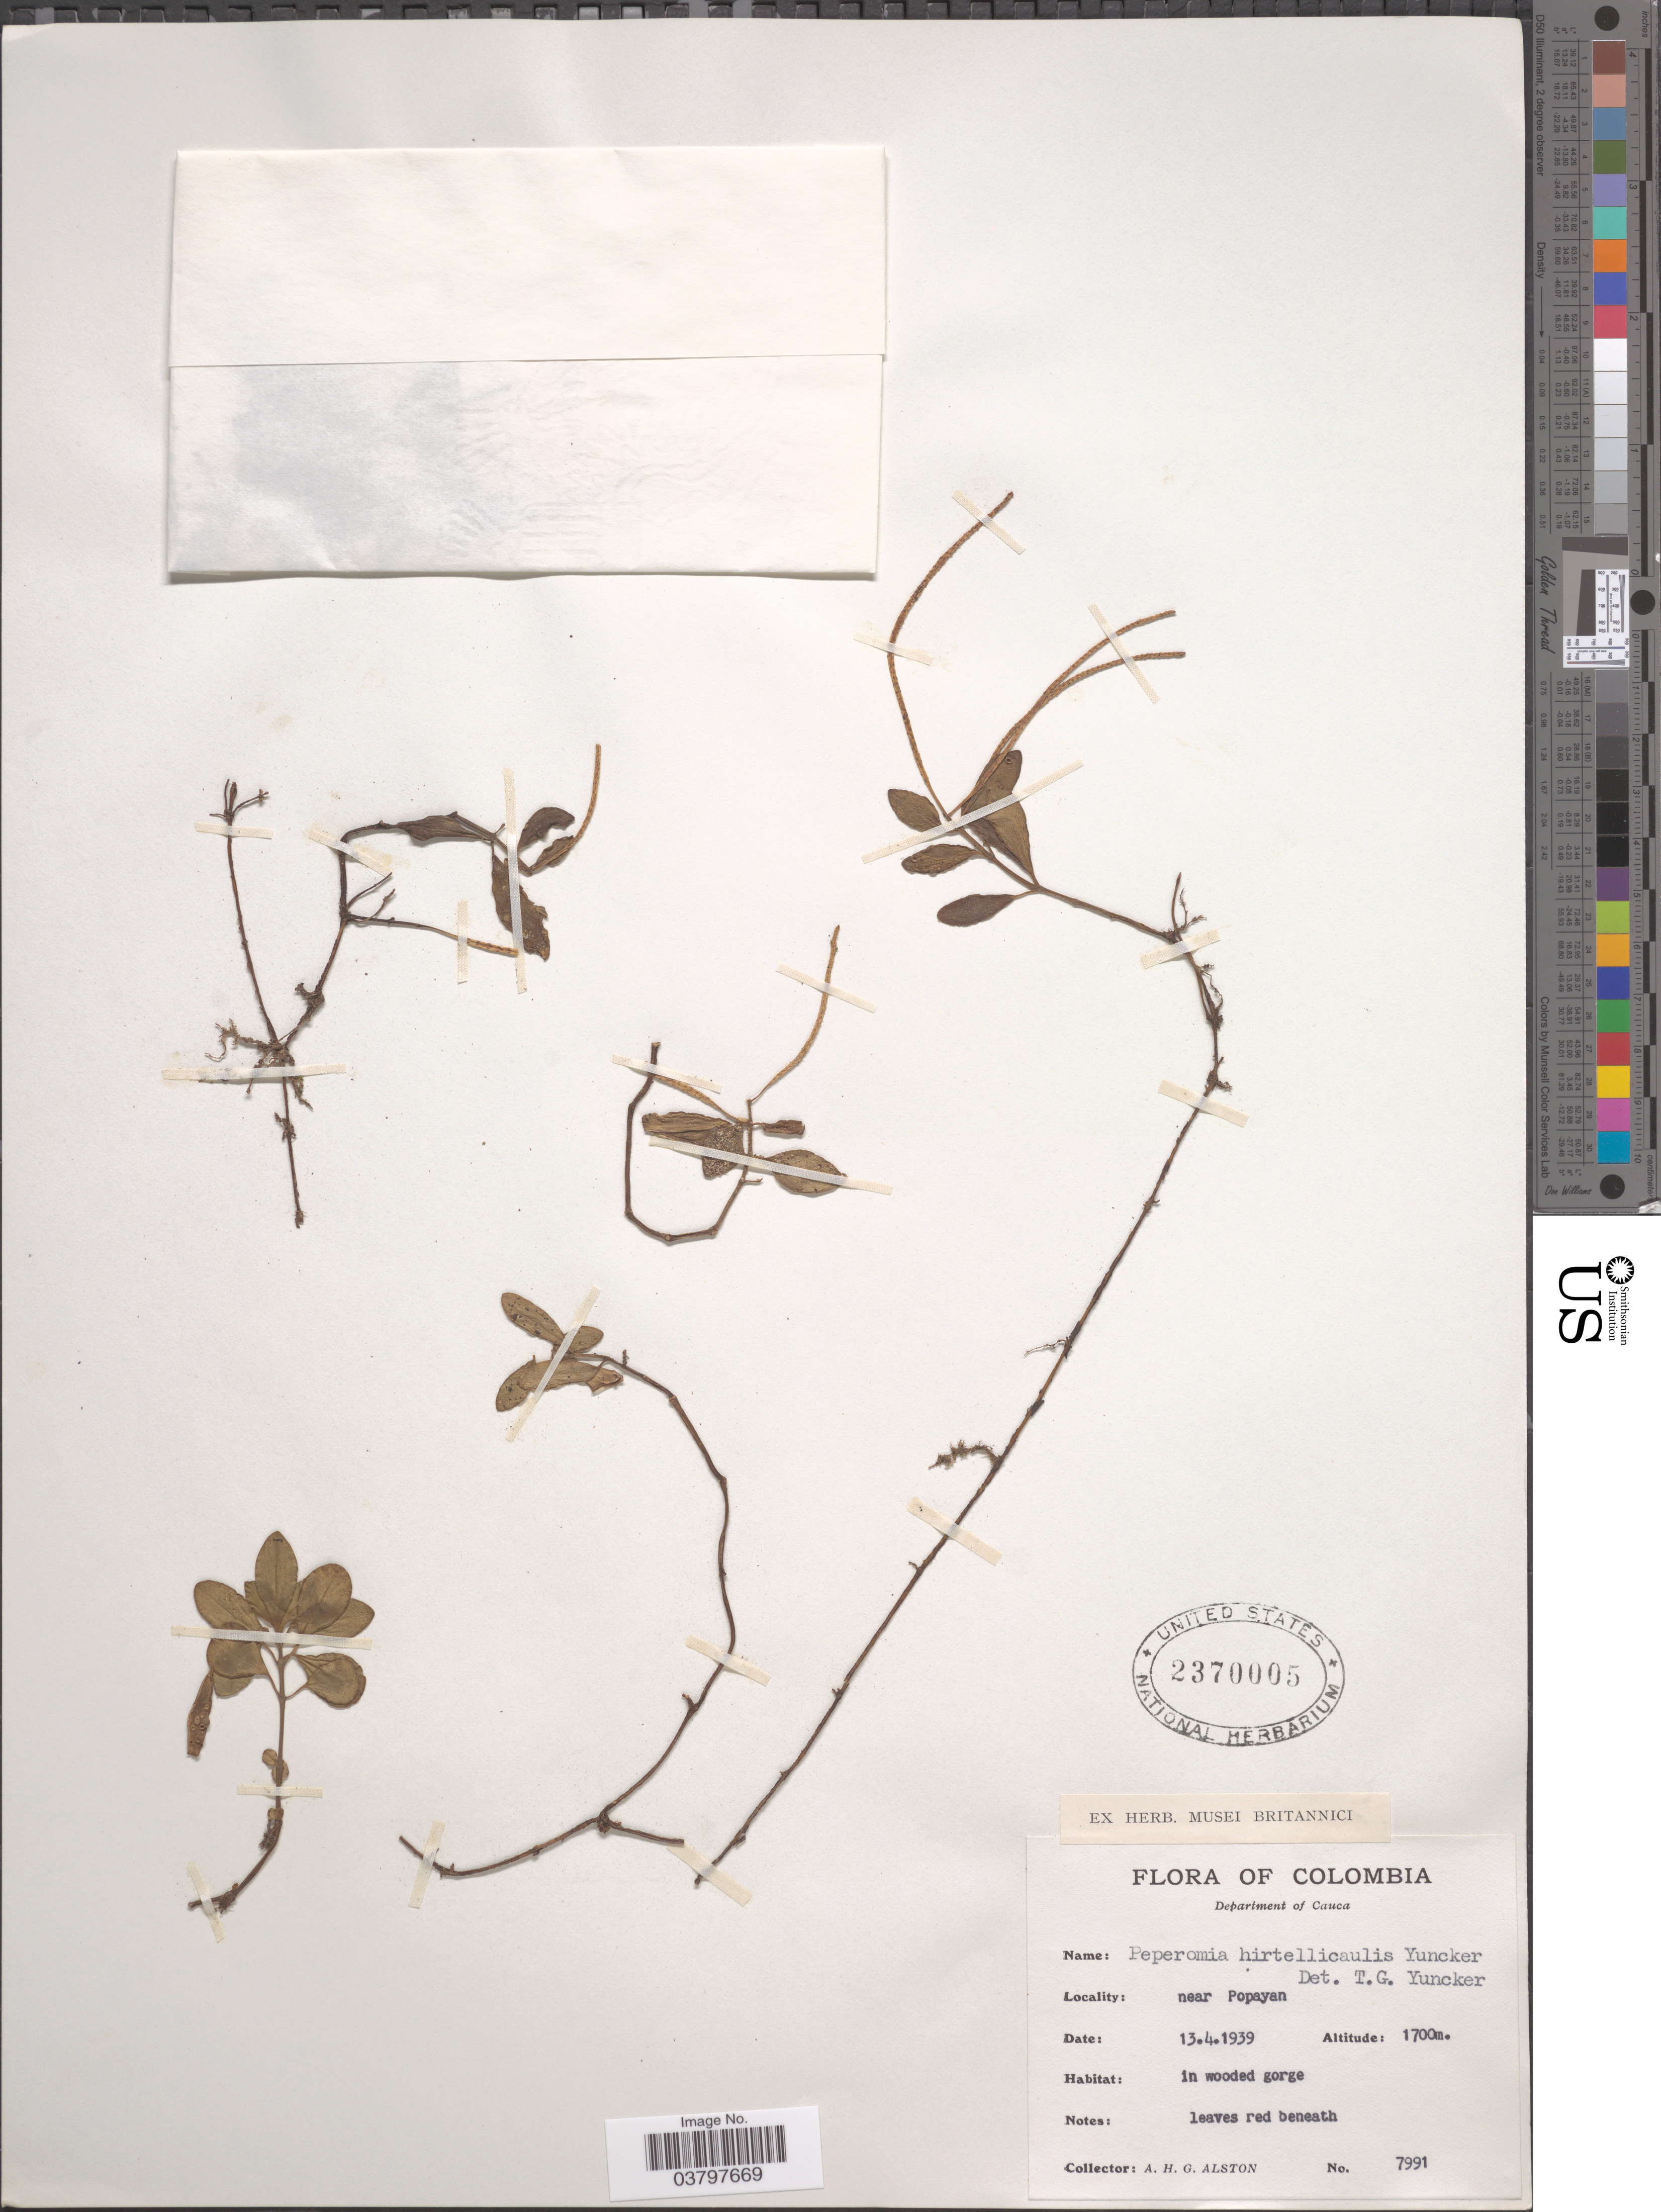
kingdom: Plantae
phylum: Tracheophyta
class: Magnoliopsida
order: Piperales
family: Piperaceae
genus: Peperomia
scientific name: Peperomia hirtellicaulis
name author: Trel.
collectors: A. H. Alston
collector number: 7991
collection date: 1939-04-13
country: Colombia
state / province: Cauca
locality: Department of Cauca. Near Popayan.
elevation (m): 1700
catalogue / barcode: US 2370005